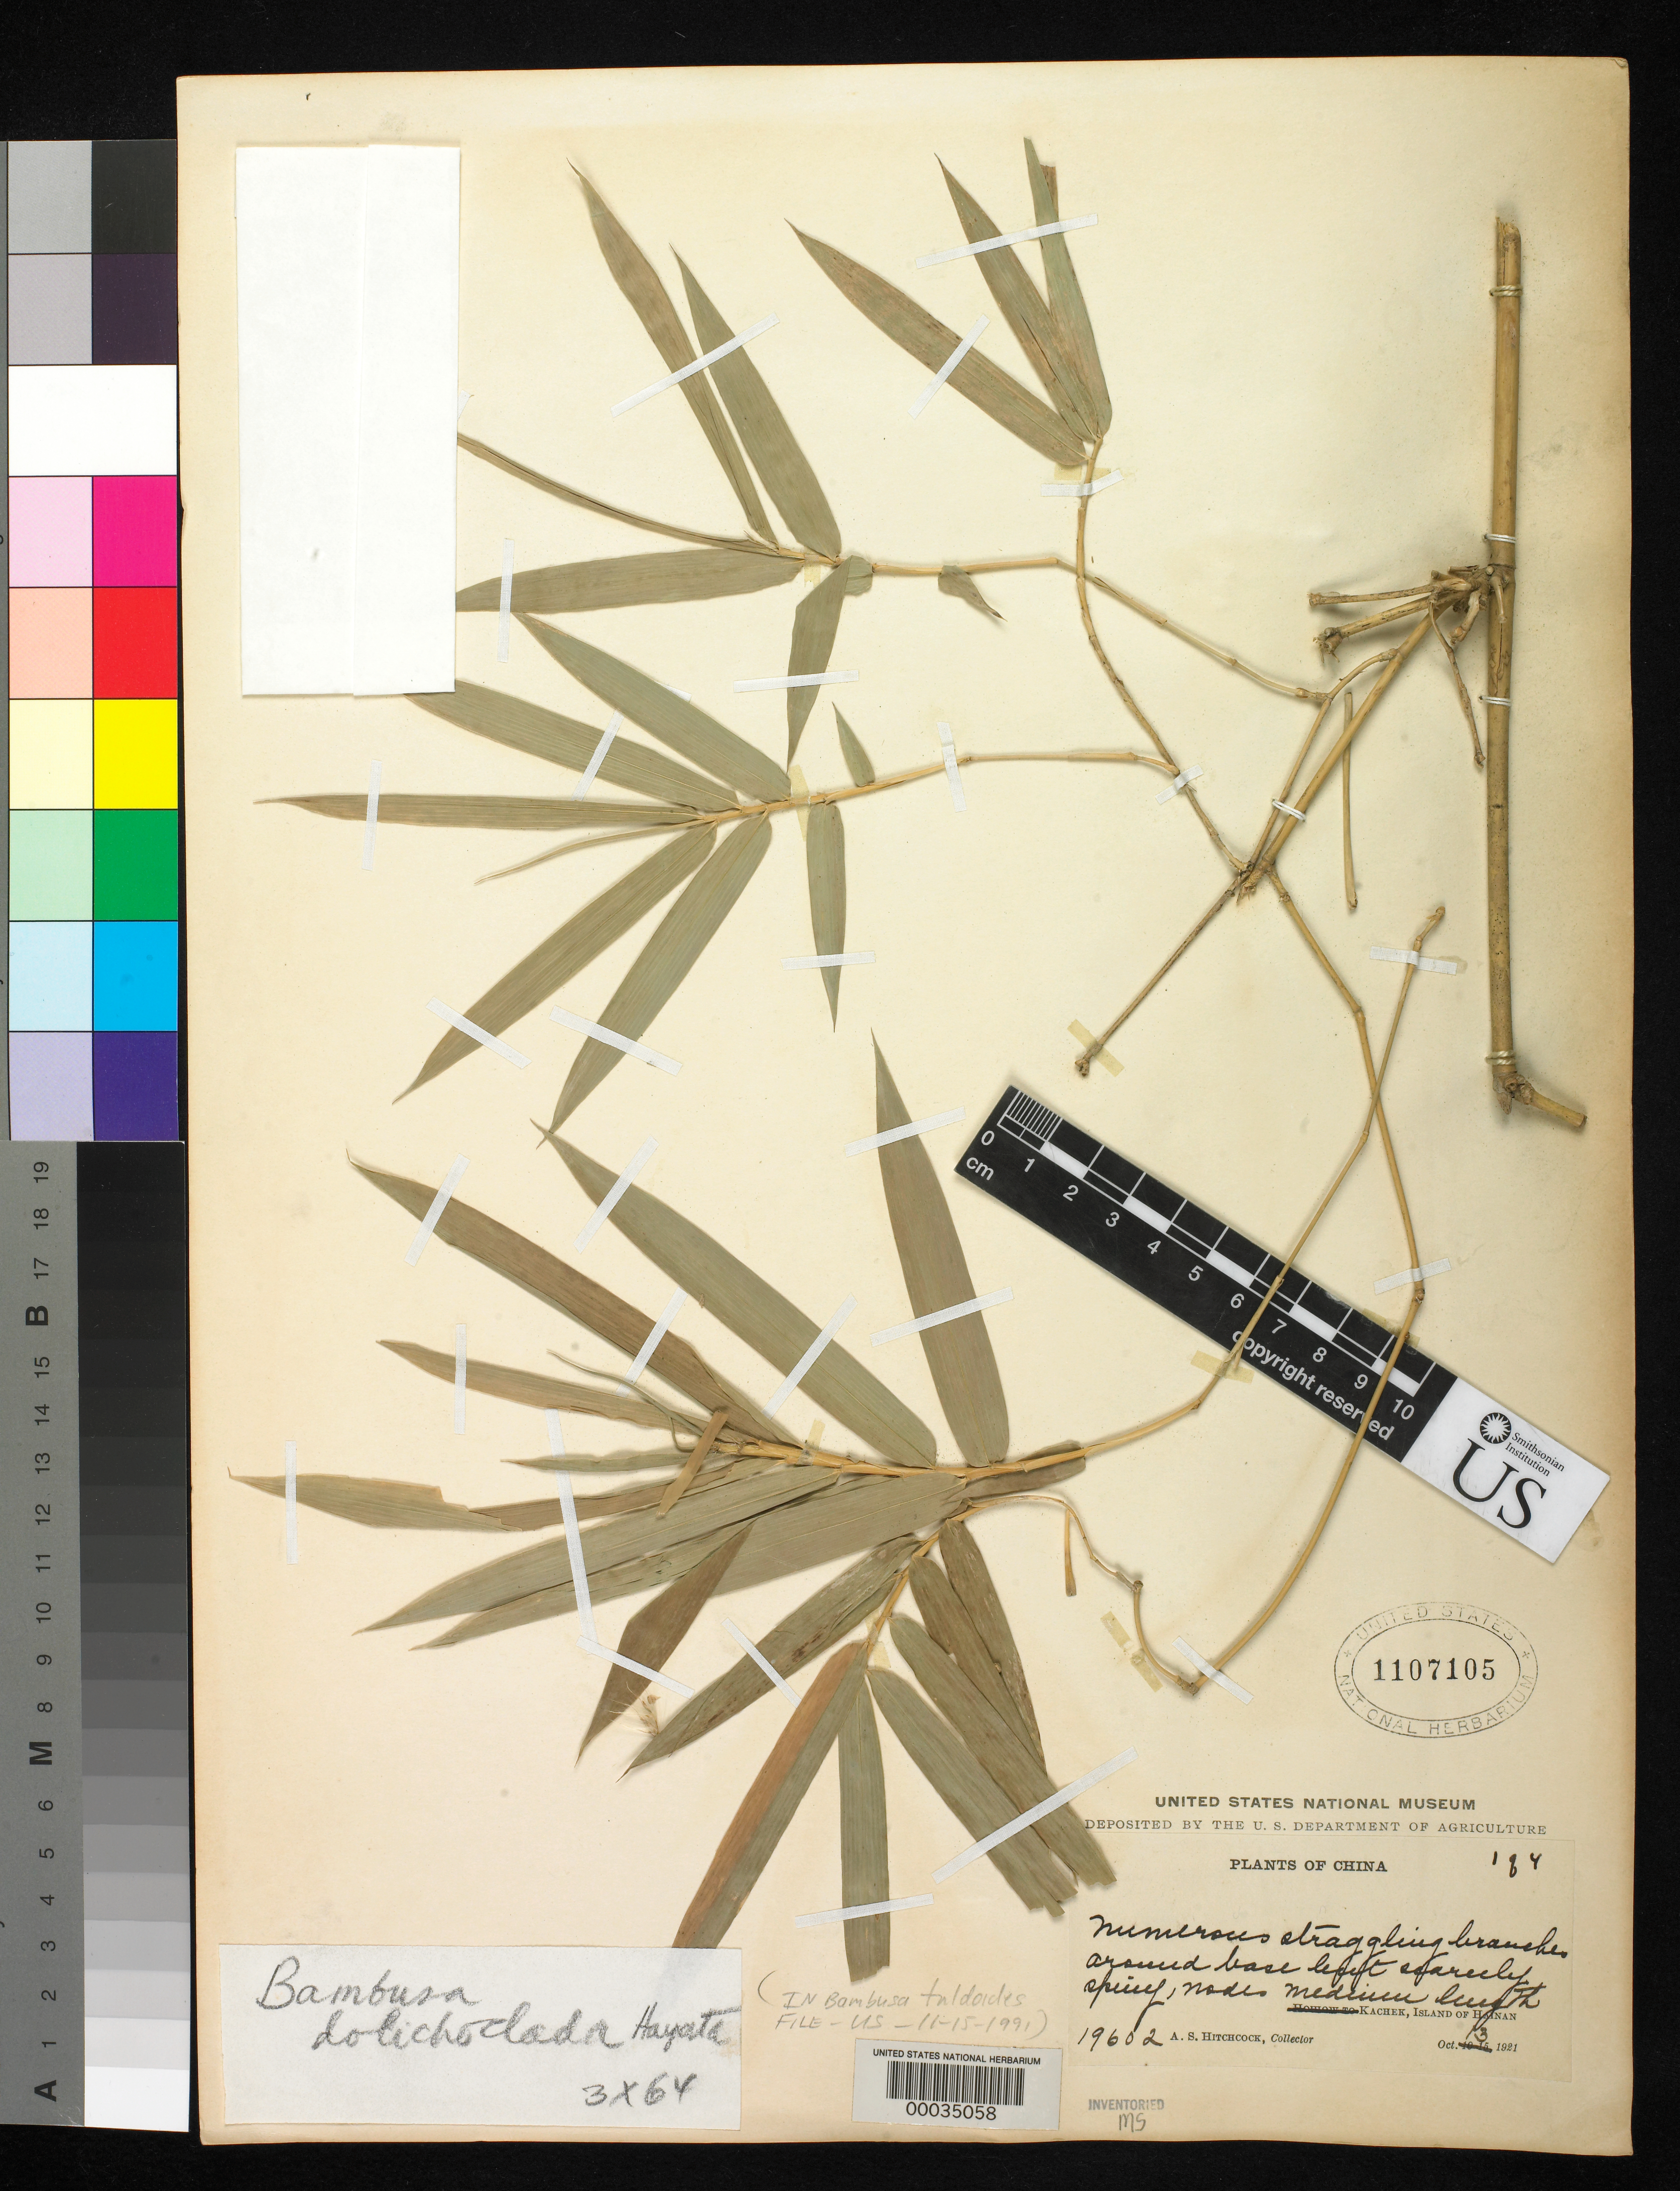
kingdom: Plantae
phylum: Tracheophyta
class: Liliopsida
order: Poales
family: Poaceae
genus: Bambusa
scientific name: Bambusa tuldoides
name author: Munro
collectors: A. S. Hitchcock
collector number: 19602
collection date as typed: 13 Oct 1921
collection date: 1921-10-13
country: China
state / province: Hainan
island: Hainan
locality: Kachek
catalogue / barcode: US 1107105